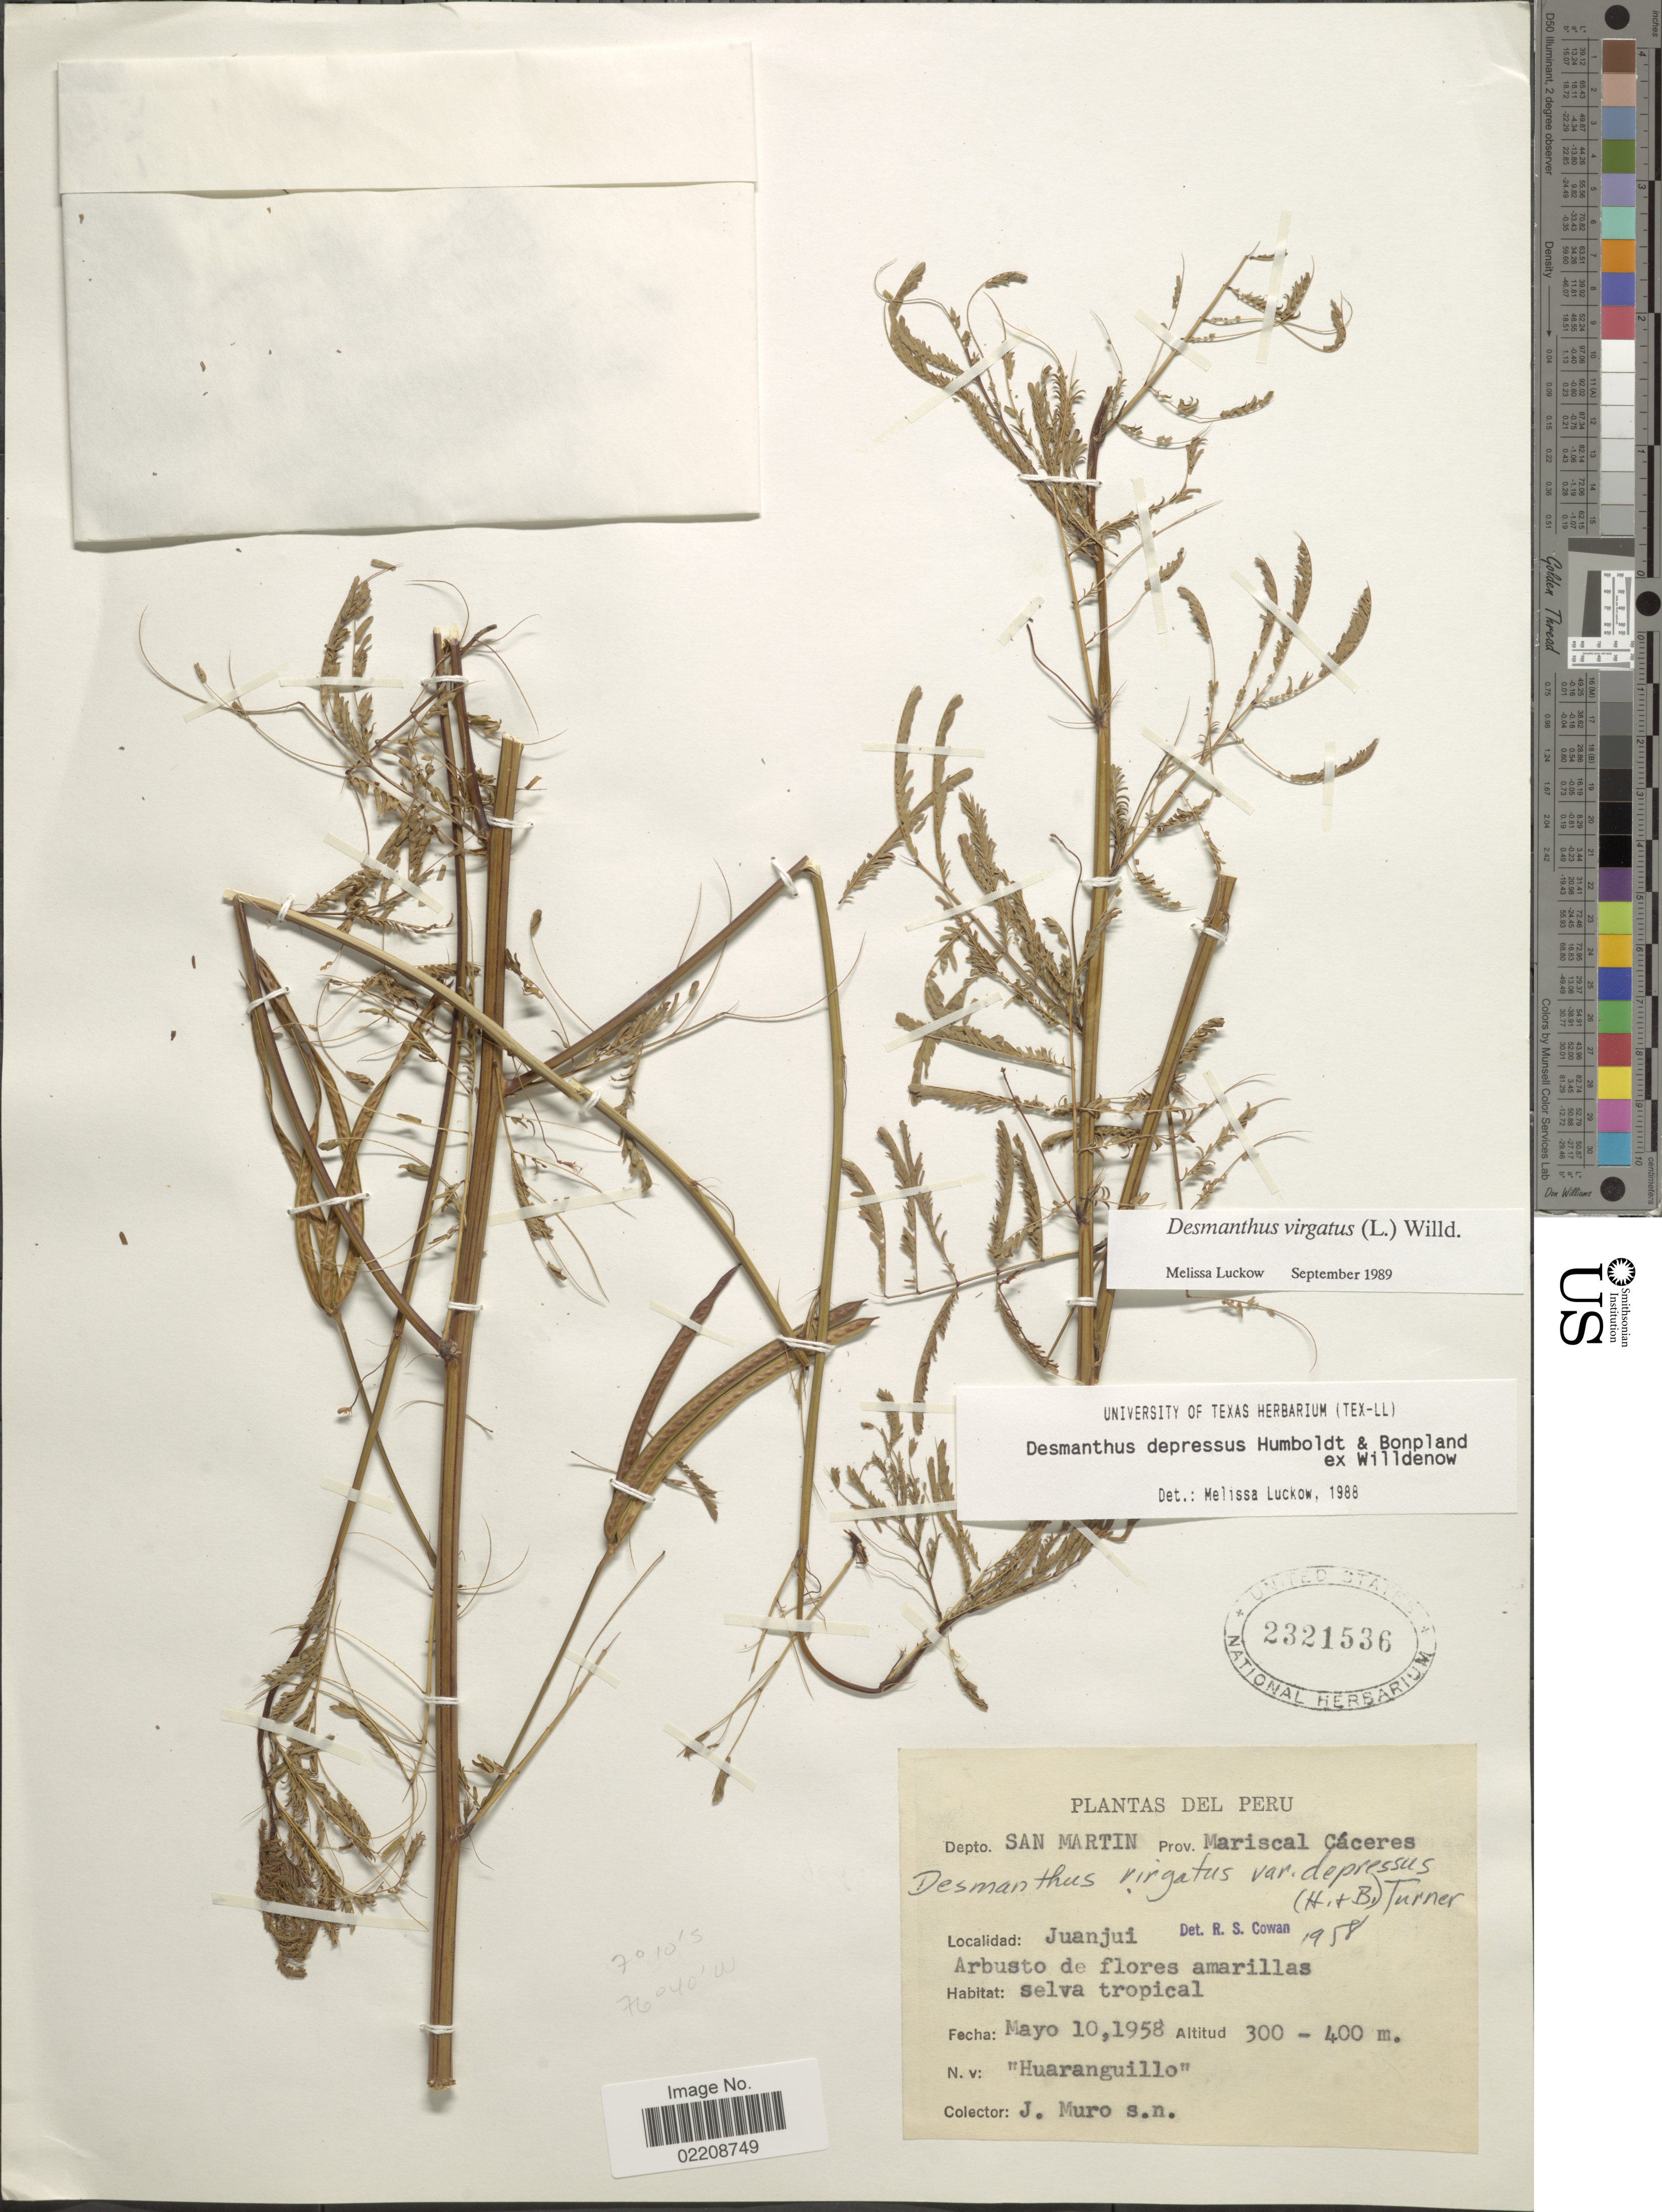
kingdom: Plantae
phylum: Tracheophyta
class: Magnoliopsida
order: Fabales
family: Fabaceae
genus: Desmanthus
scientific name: Desmanthus virgatus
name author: (L.) Willd.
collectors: J. Muro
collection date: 1958-05-10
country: Peru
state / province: San Martín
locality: Prov. Marciscal Caceres, Juanjui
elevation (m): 300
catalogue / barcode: US 2321536